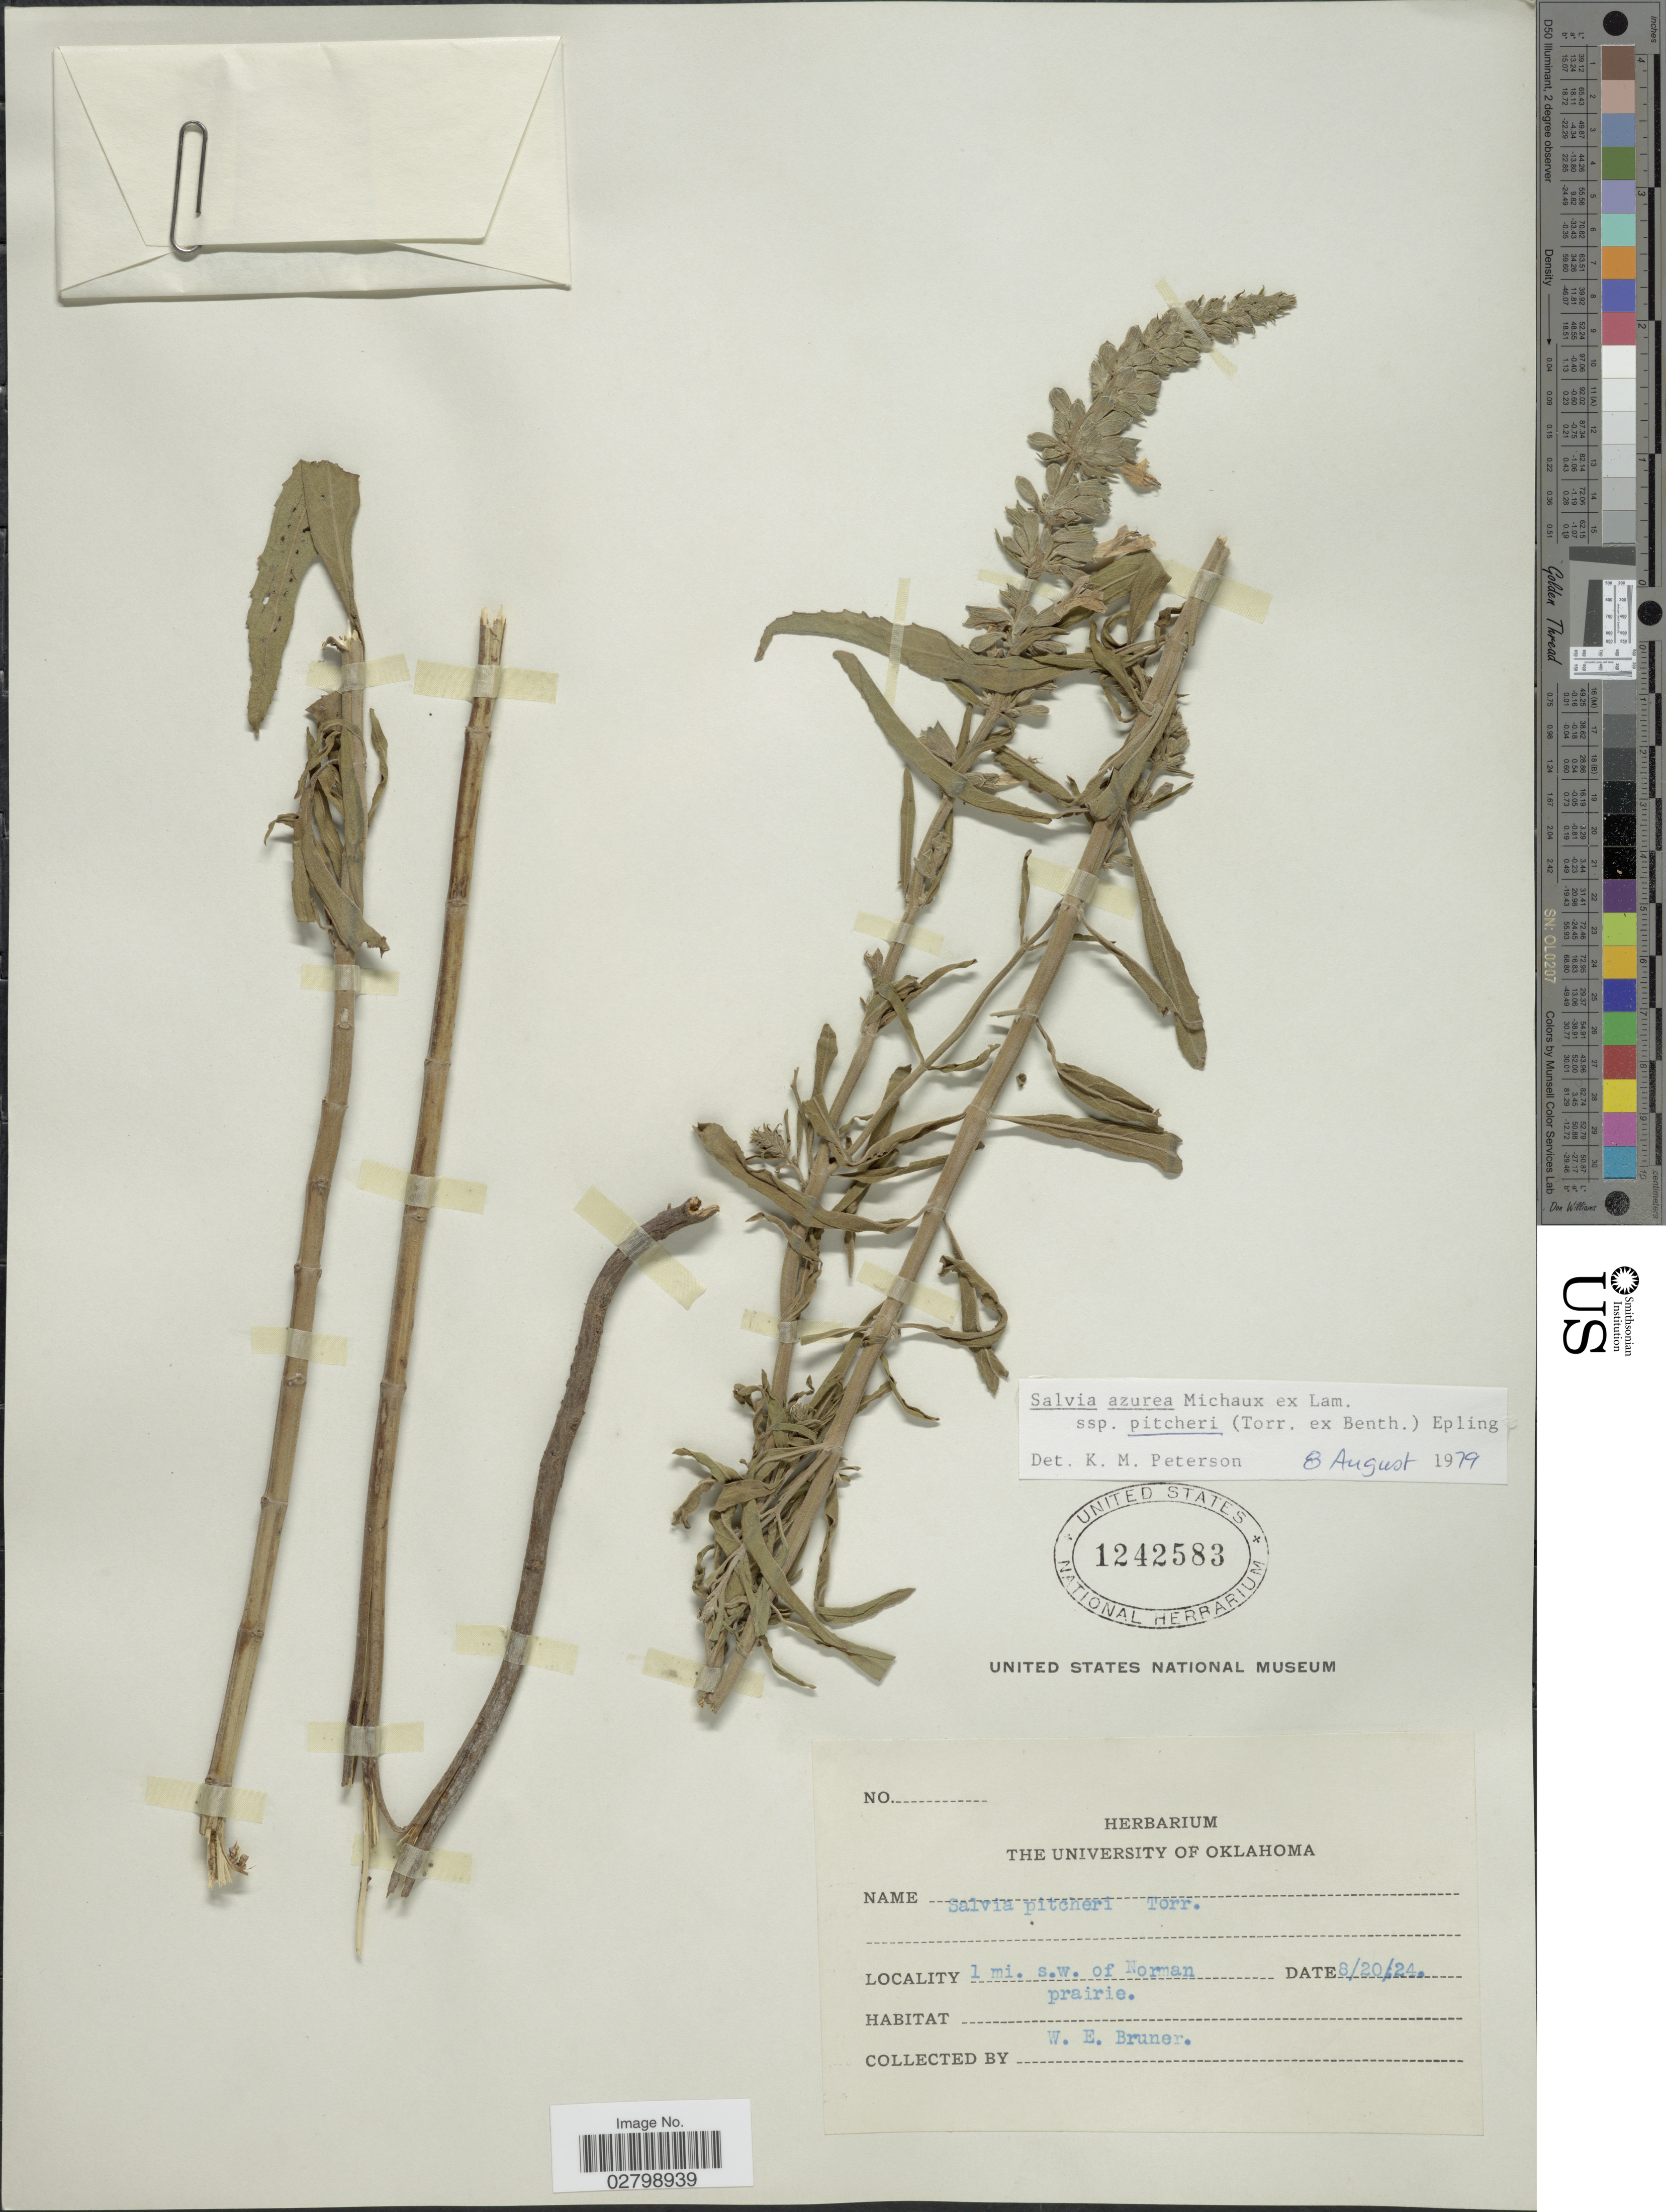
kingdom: Plantae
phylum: Tracheophyta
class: Magnoliopsida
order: Lamiales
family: Lamiaceae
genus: Salvia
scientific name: Salvia azurea subsp. pitcheri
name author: Michx. ex Lam.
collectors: W. Bruner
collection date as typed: Transcribed d/m/y: 20/8/24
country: United States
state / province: Oklahoma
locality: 1 mi. s.w. of Norman prairie.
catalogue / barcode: US 1242583